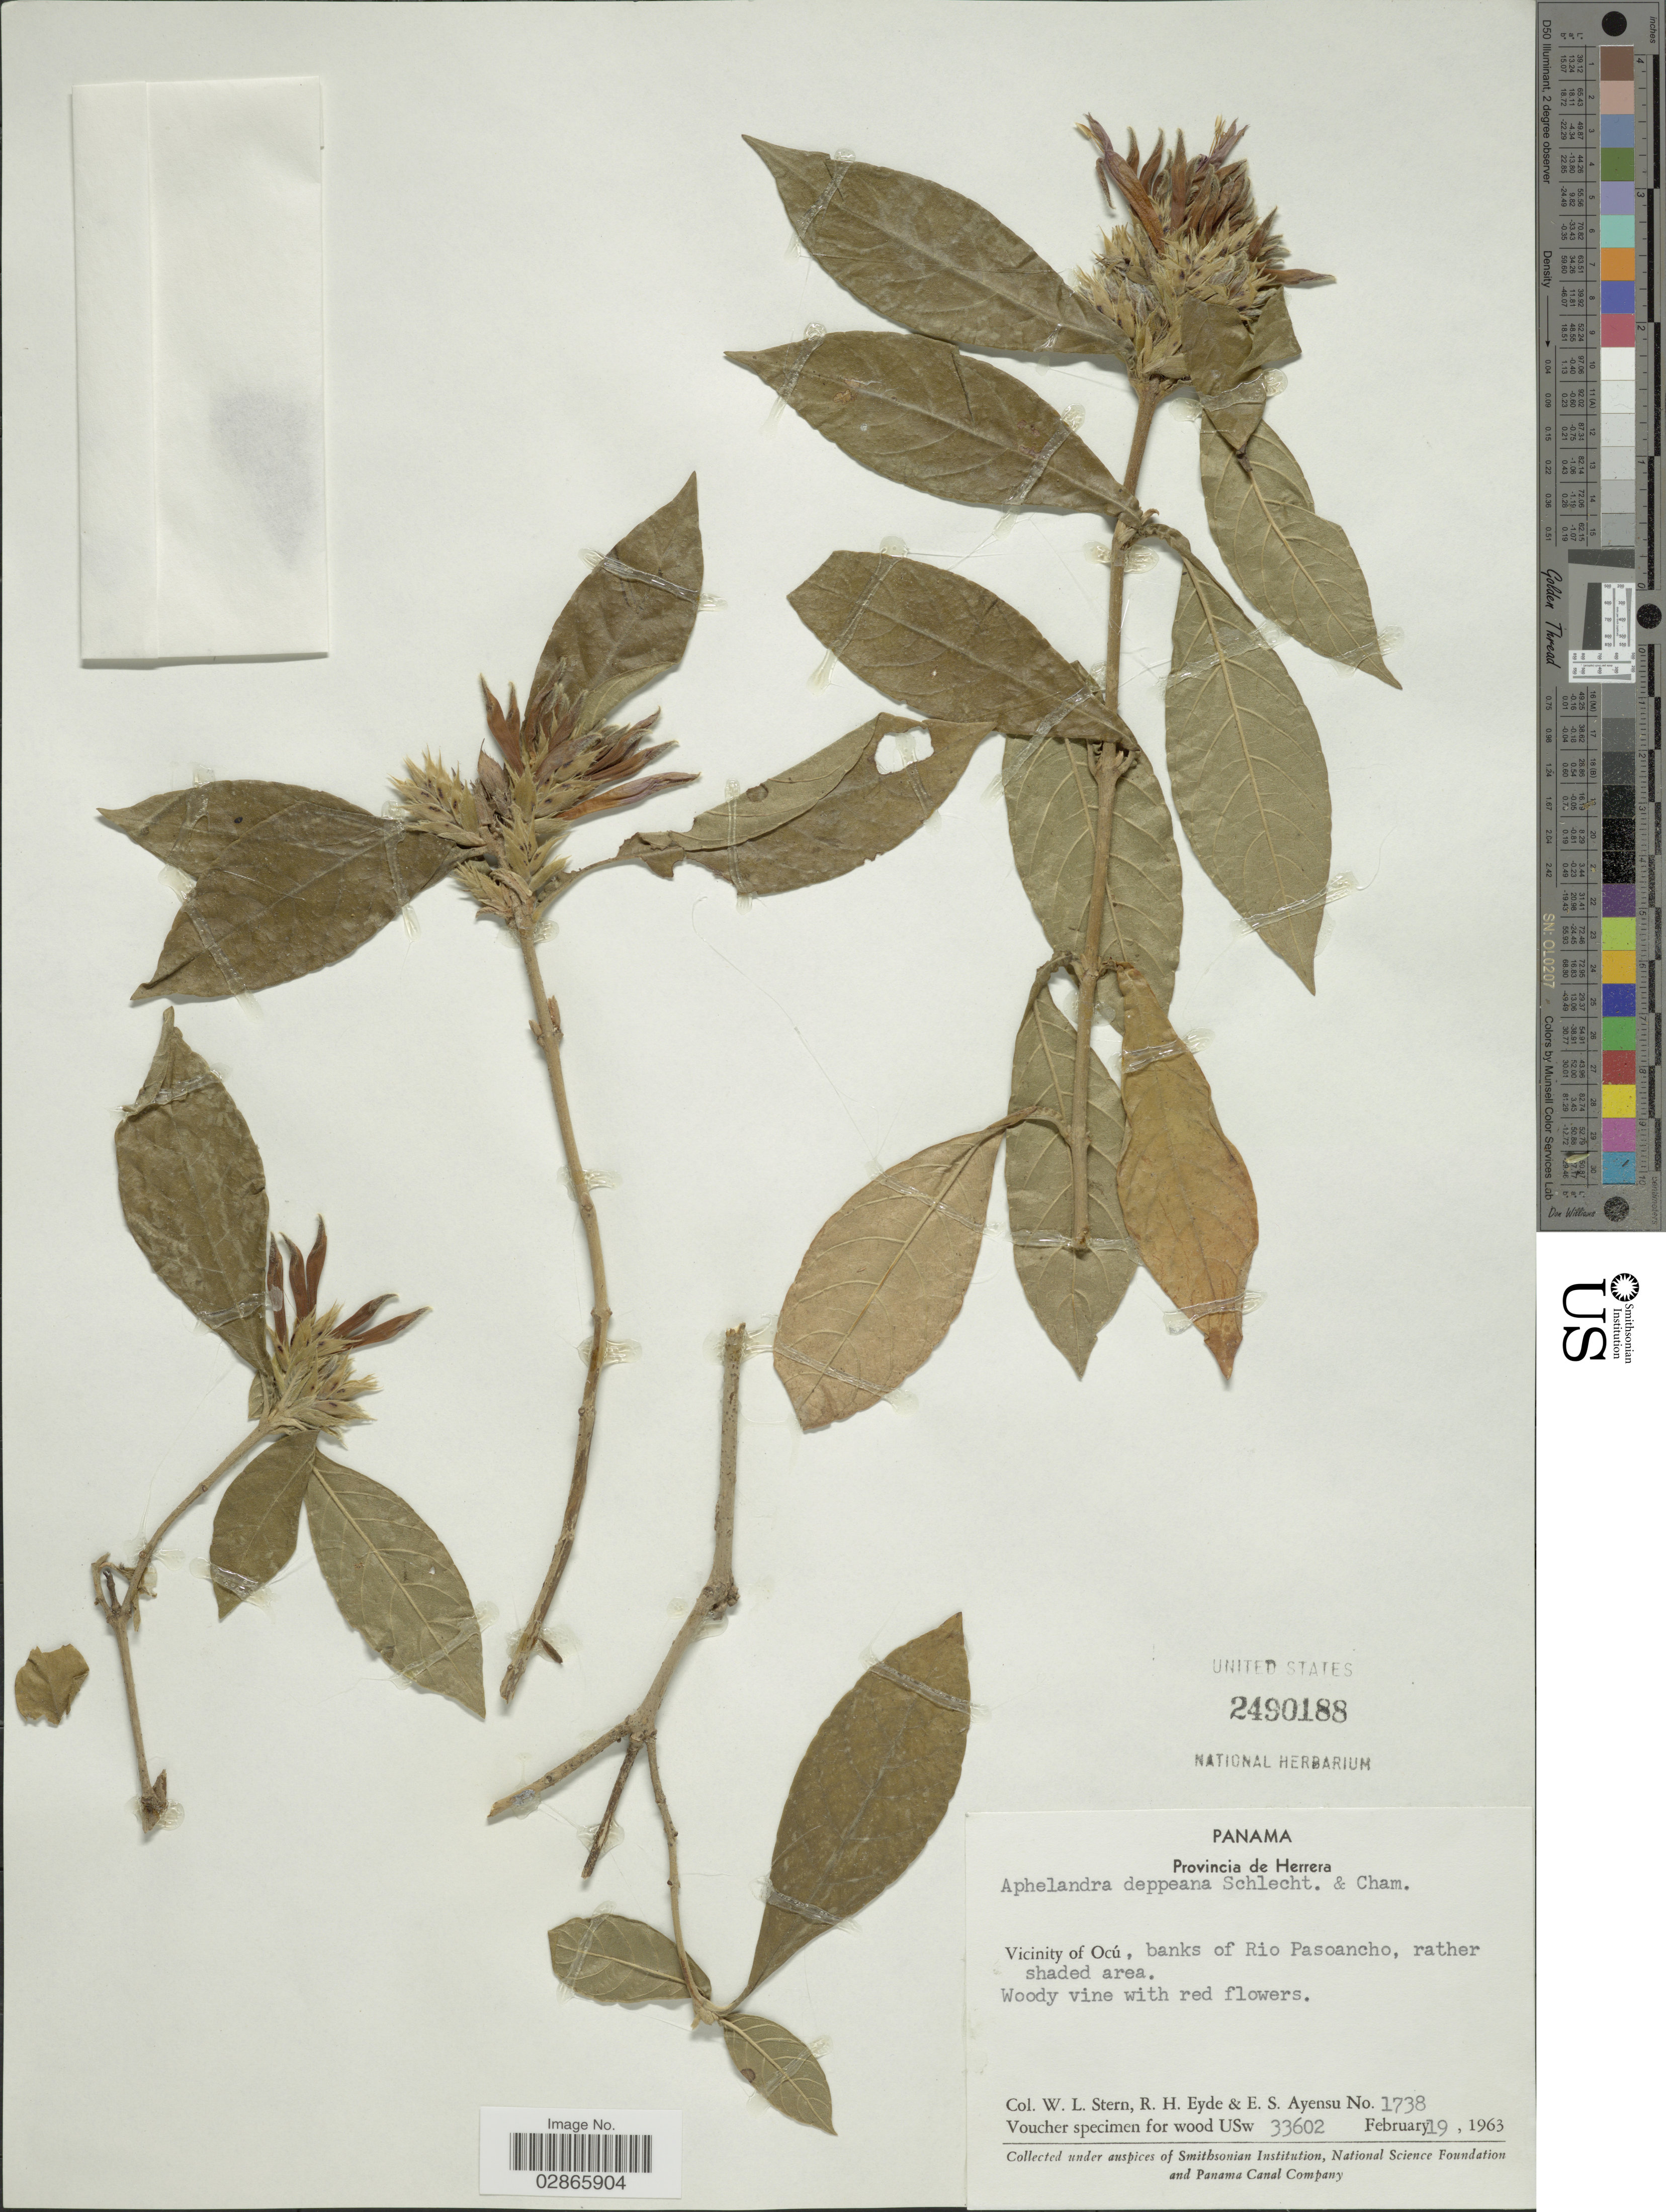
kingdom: Plantae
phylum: Tracheophyta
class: Magnoliopsida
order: Lamiales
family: Acanthaceae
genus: Aphelandra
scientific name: Aphelandra deppeana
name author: Schltdl. & Cham.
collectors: W. L. Stern, R. H. Eyde & E. S. Ayensu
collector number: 1738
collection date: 1963-02-19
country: Panama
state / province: Herrera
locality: Vicinity of Ocú, banks of Rio Pasoancho.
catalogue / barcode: US 2490188